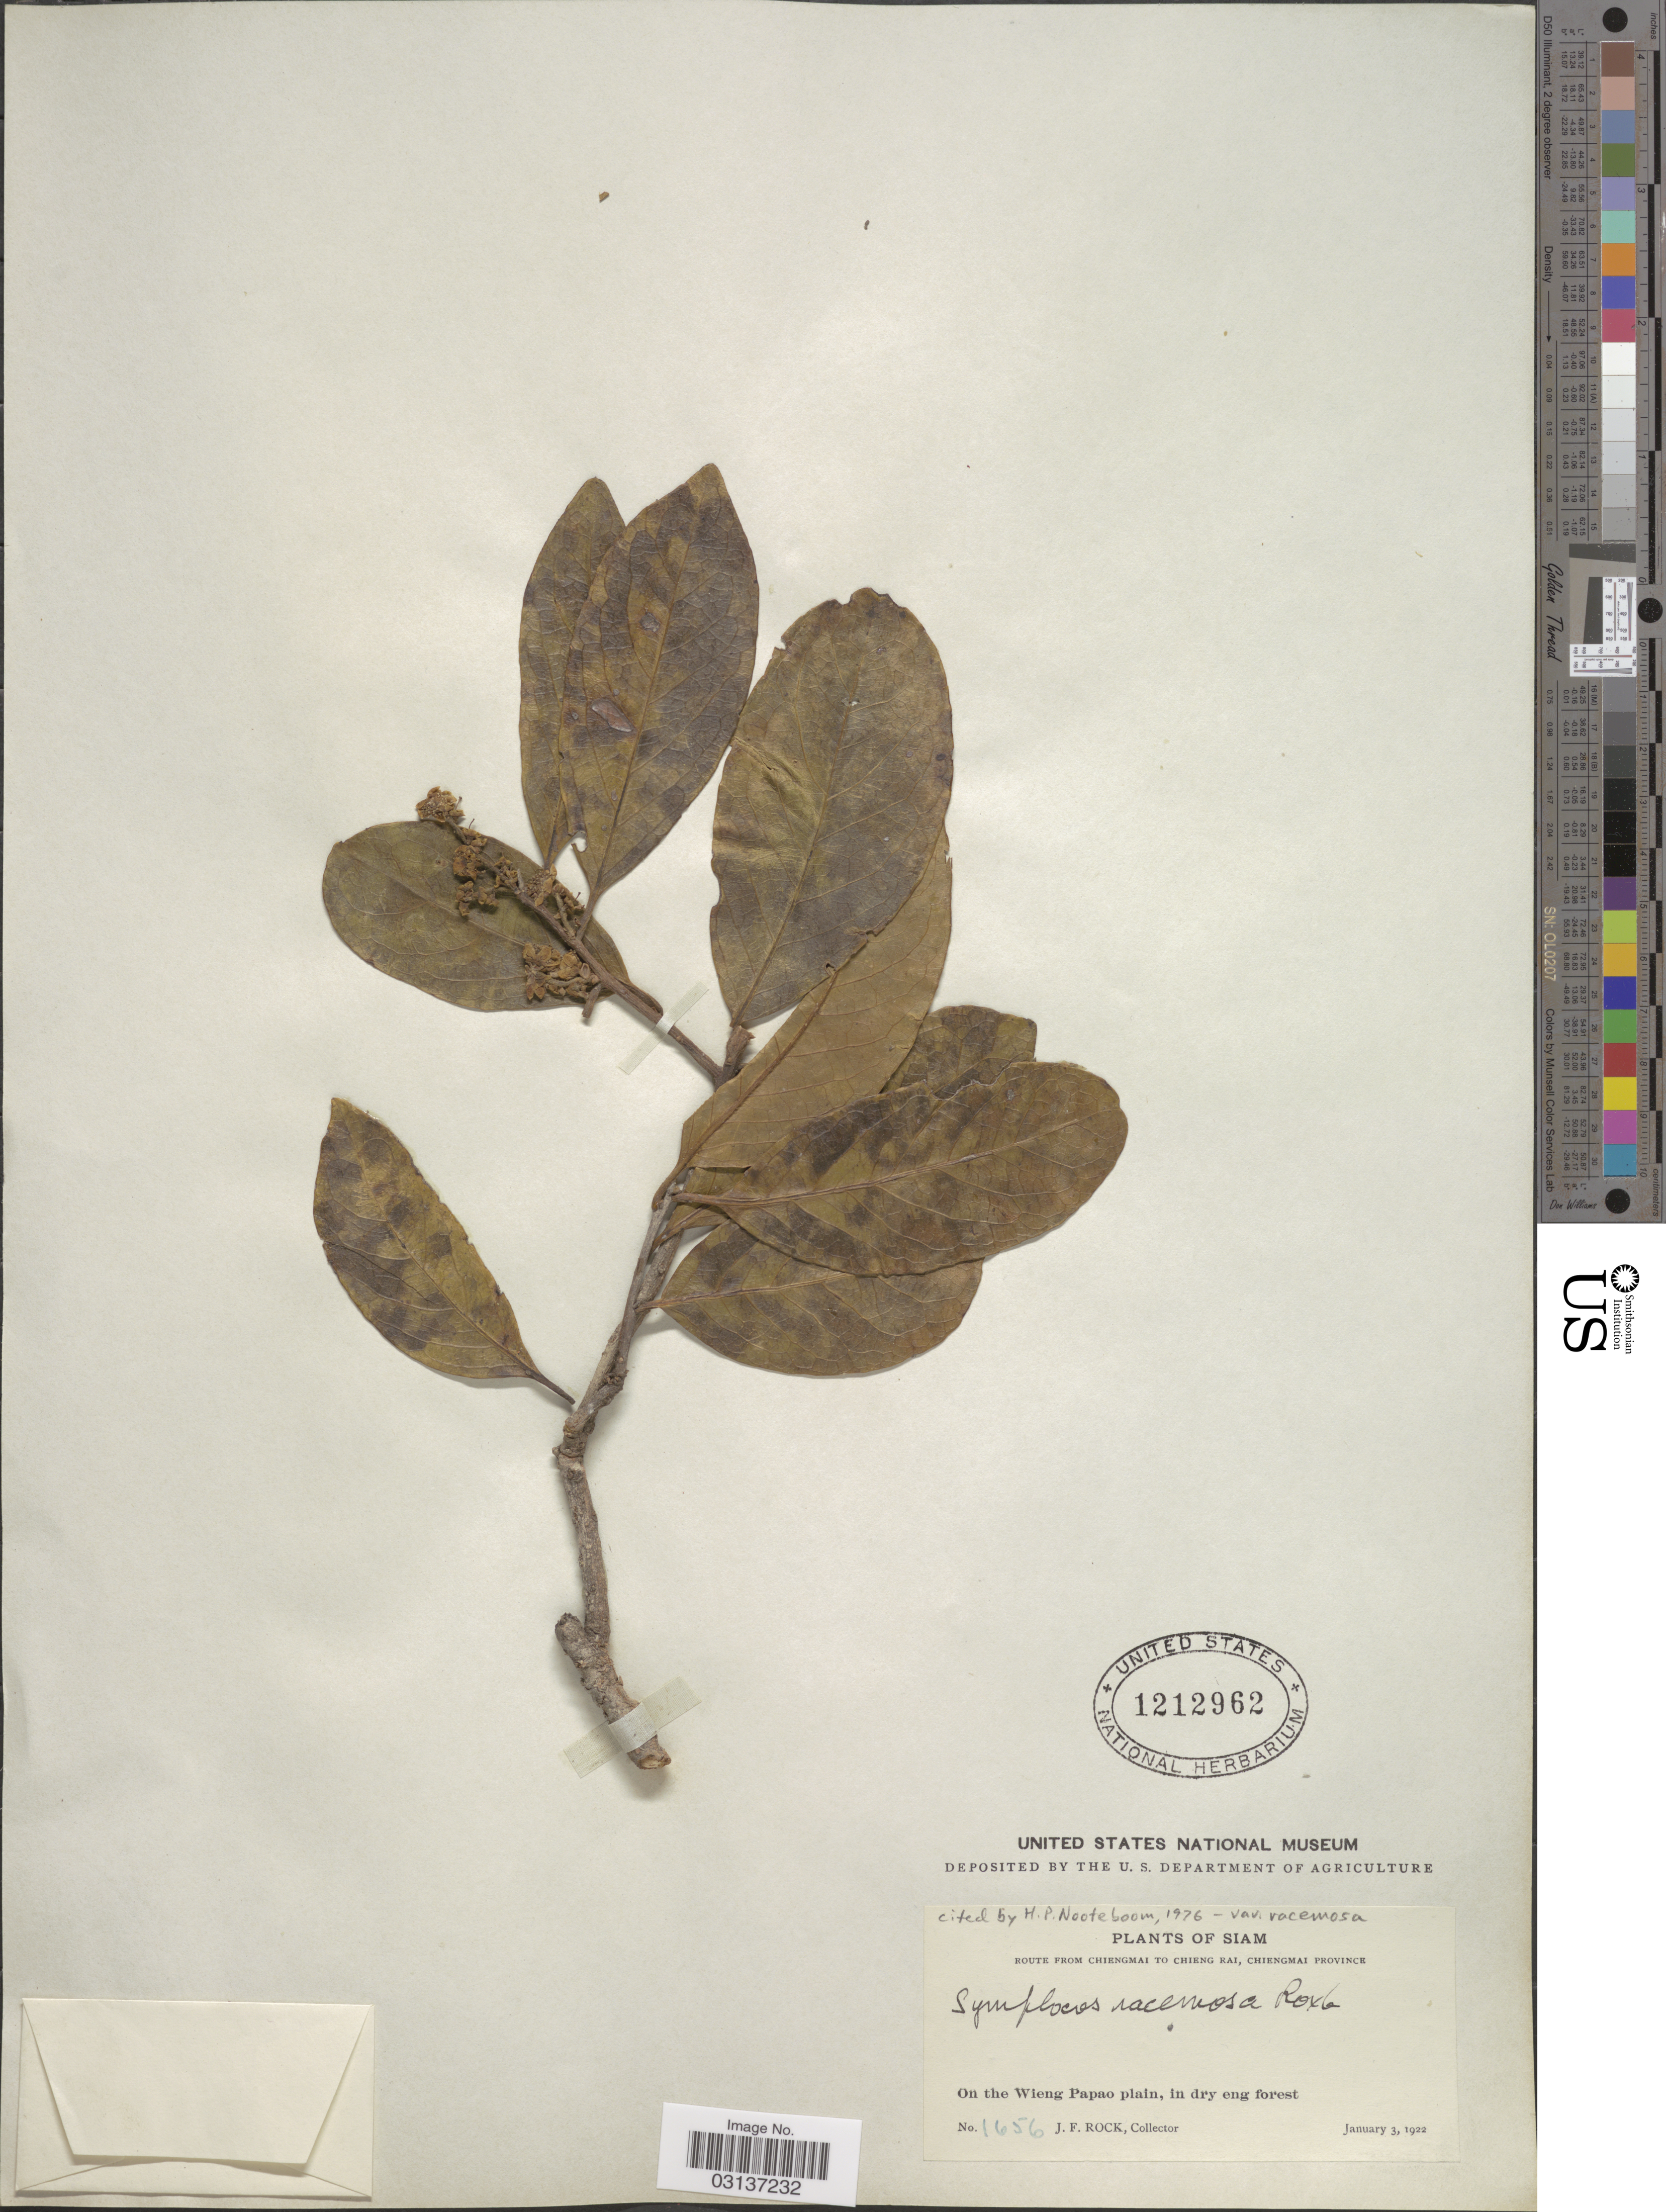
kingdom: Plantae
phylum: Tracheophyta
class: Magnoliopsida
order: Ericales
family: Symplocaceae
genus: Symplocos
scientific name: Symplocos racemosa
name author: Roxb.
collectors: J. Rock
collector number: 1656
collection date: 1922-01-03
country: Thailand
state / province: Chiang Mai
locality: Siam. Route from Chiengmai to Chieng Rai, Chiengmai Province. On the Wieng Papao plain.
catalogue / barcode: US 1212962